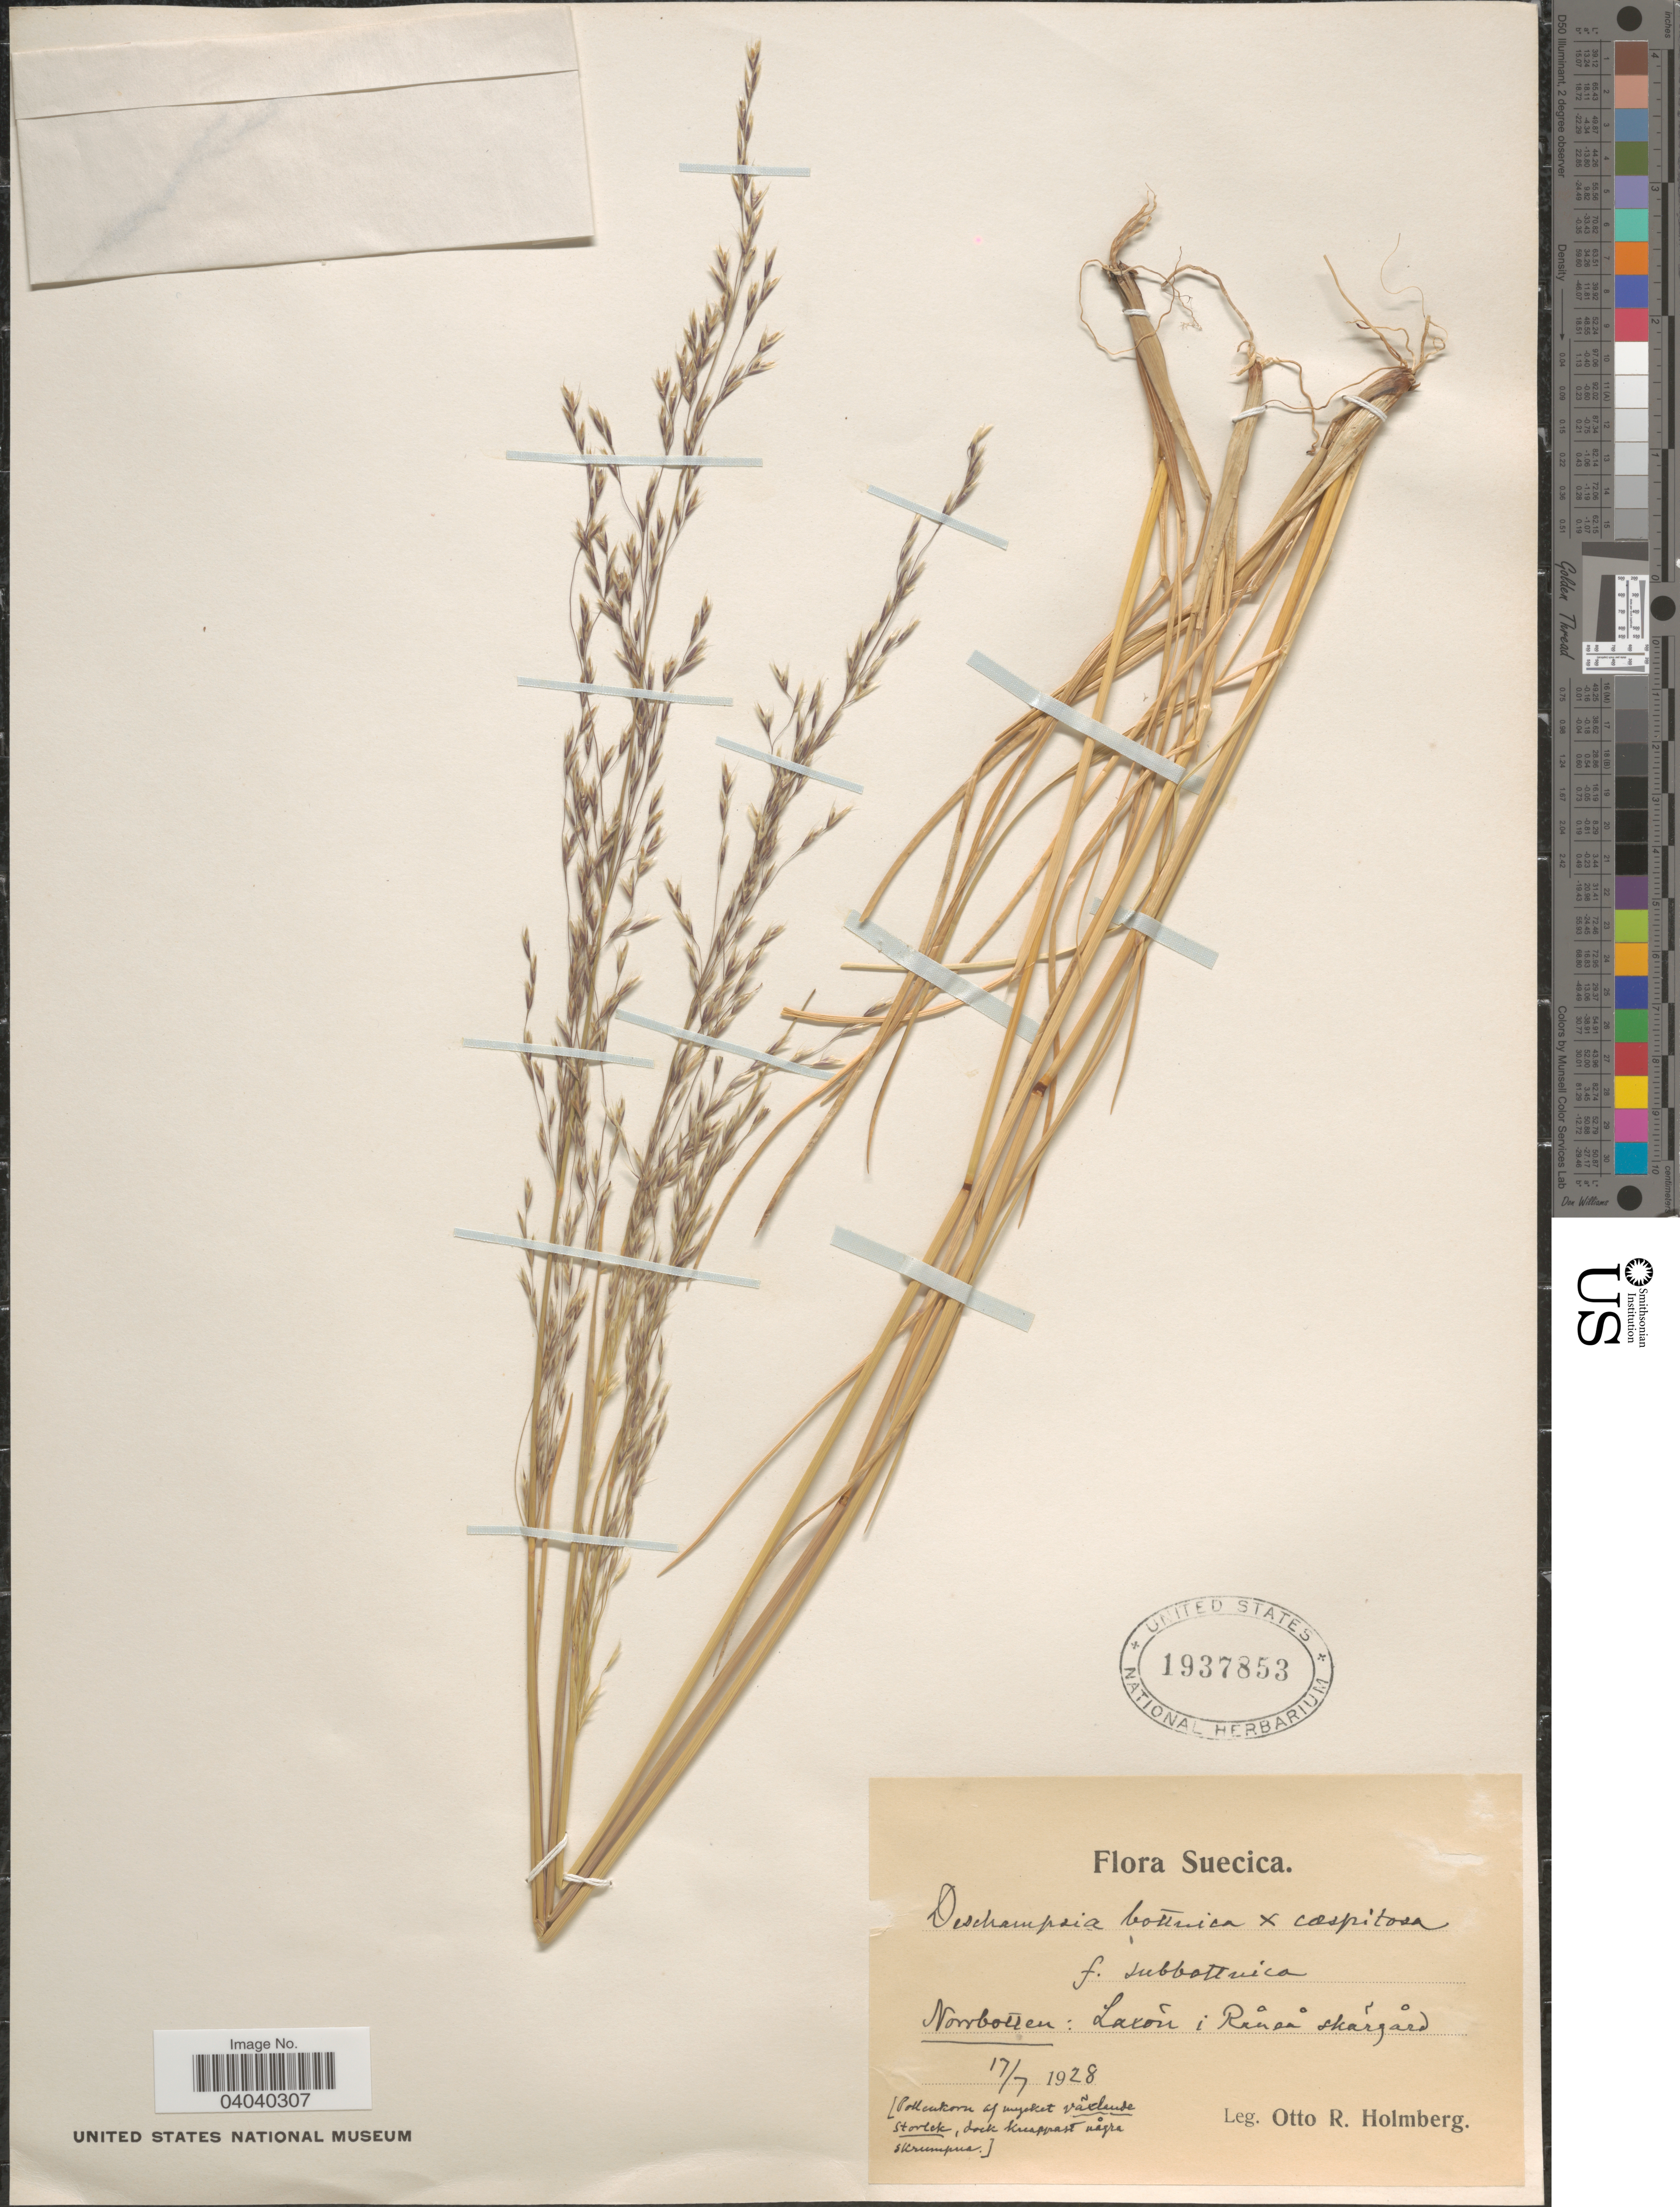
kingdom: Plantae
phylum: Tracheophyta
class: Liliopsida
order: Poales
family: Poaceae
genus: Deschampsia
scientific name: Deschampsia bottnica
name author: (Wahlenb.) Trin.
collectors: O. Holmberg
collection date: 1928-07-17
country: Sweden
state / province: Norrbotten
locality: Suecica. Norrbotten: Laxón: Råneå skárgård.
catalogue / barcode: US 1937853